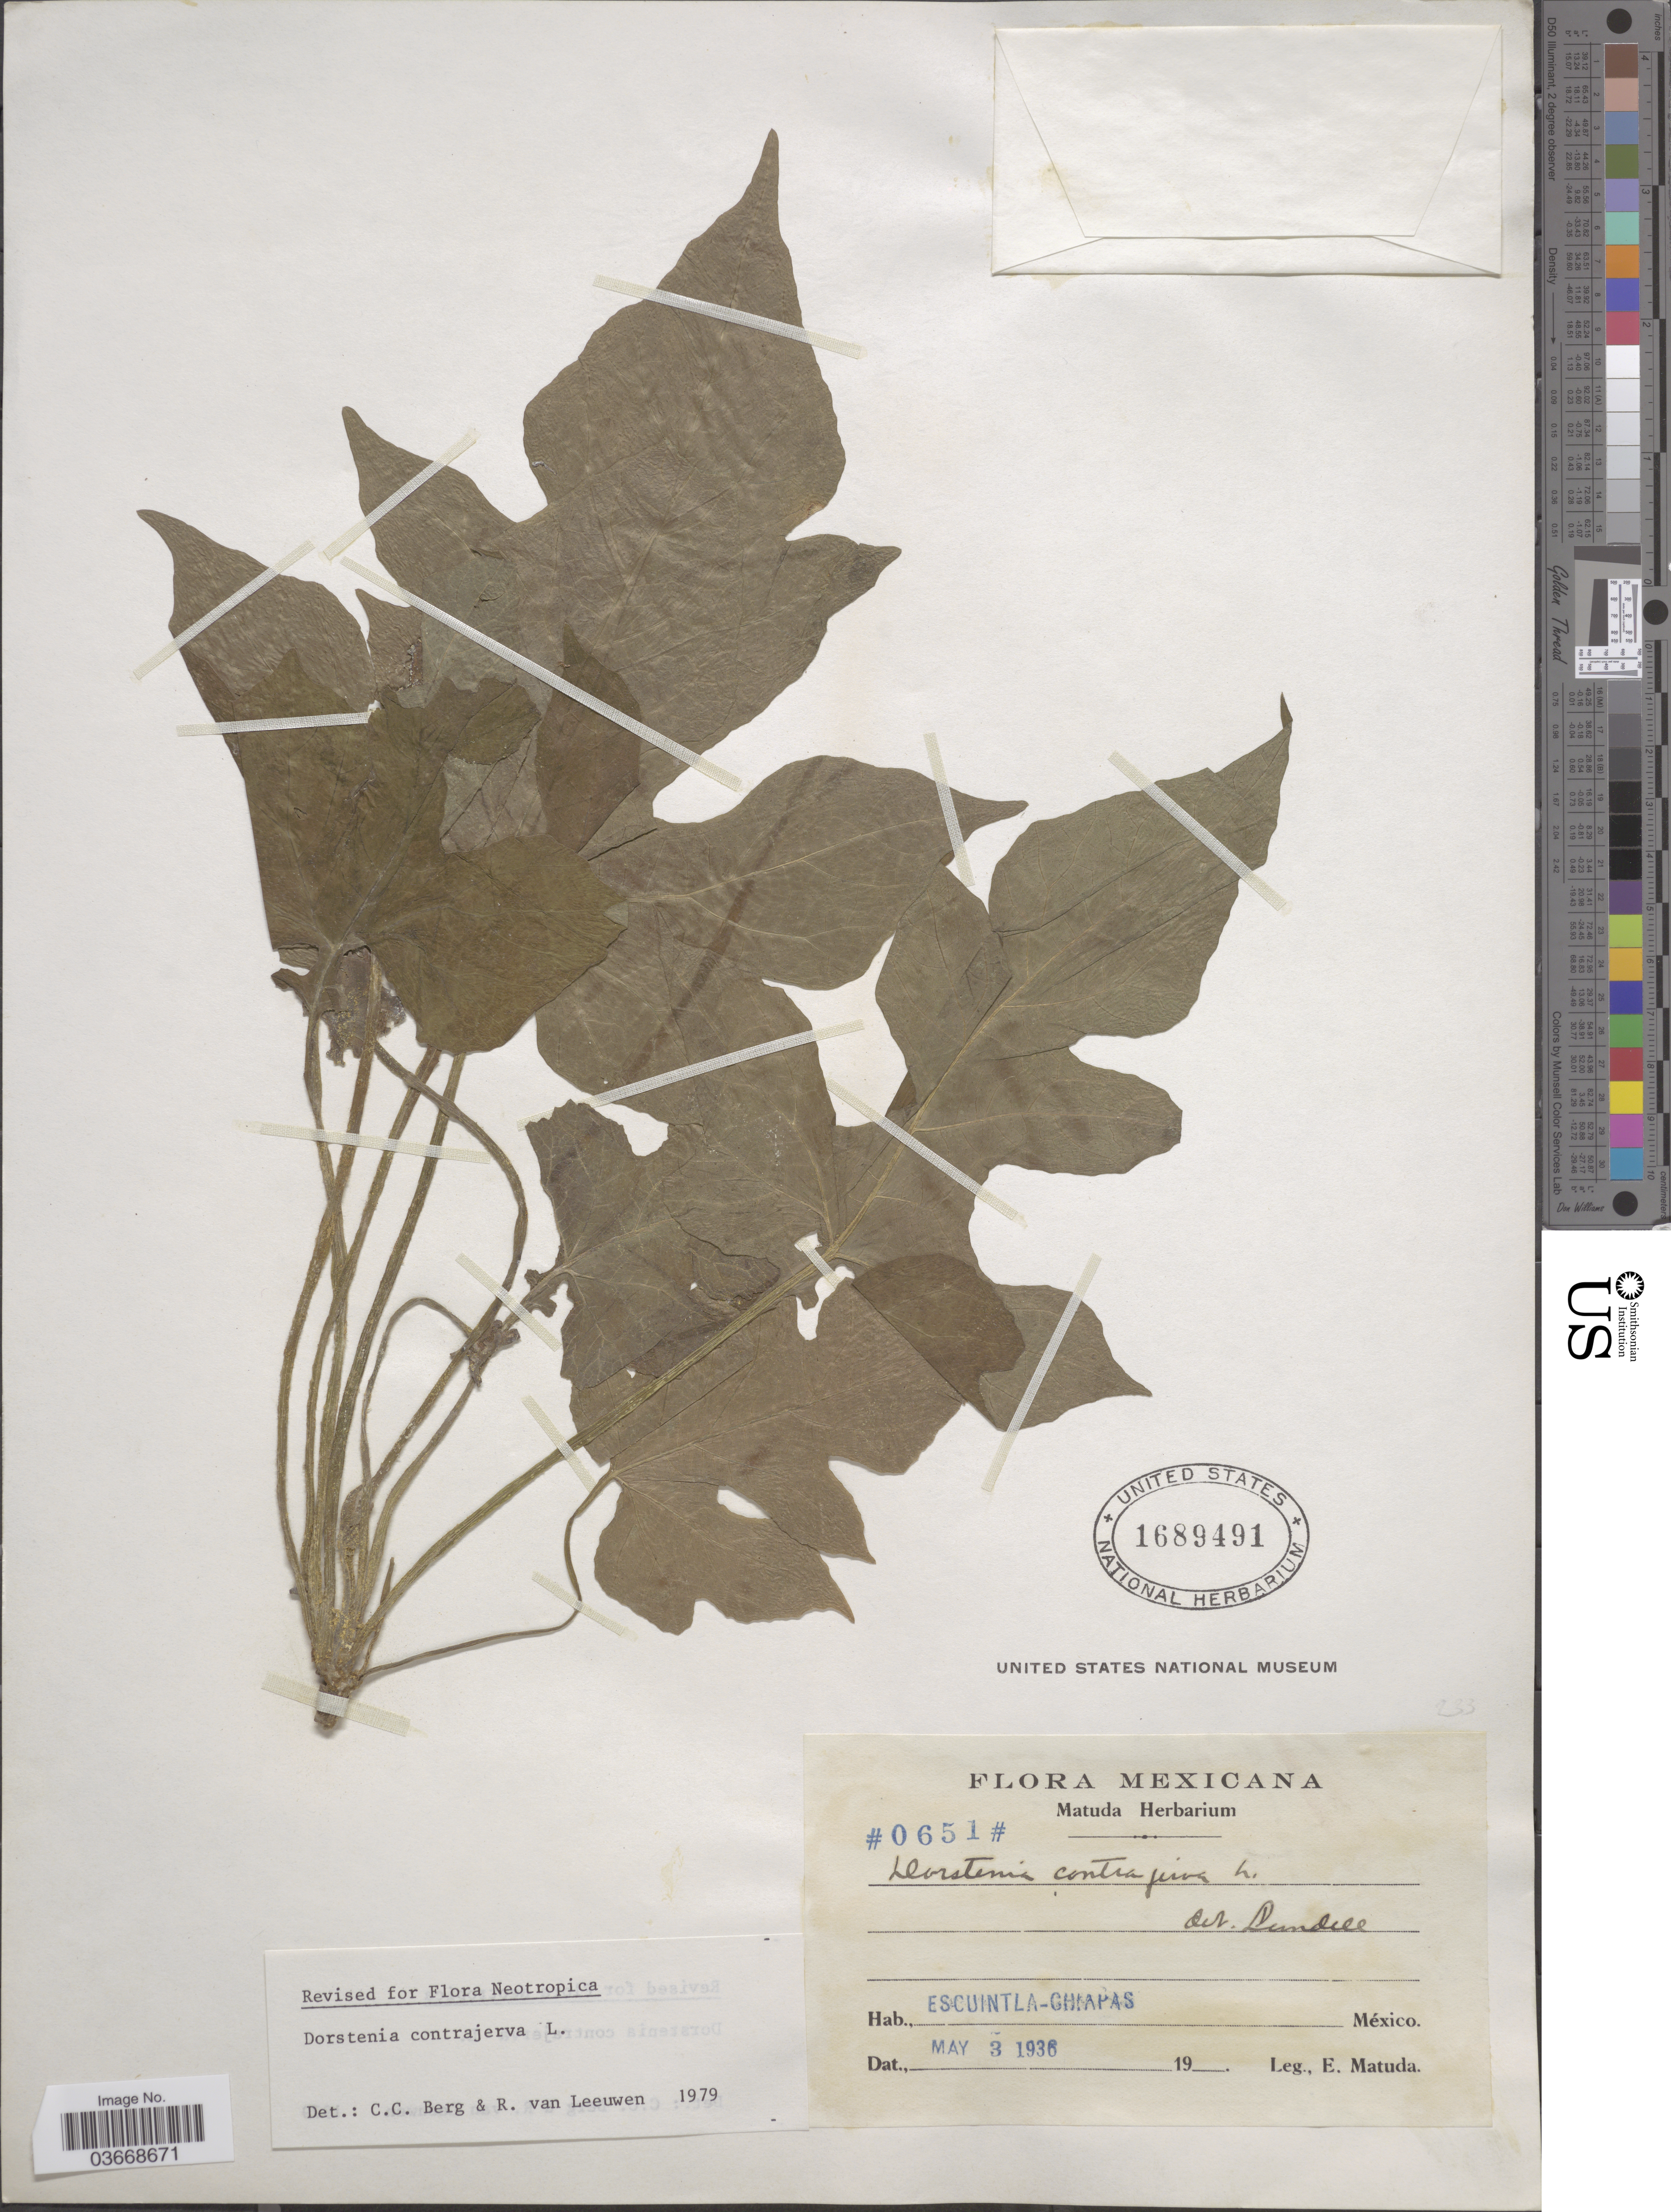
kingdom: Plantae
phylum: Tracheophyta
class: Magnoliopsida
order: Rosales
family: Moraceae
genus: Dorstenia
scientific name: Dorstenia contrajerva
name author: L.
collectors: E. Matuda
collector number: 0651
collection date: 1936-05-03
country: Mexico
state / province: Chiapas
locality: Escuintla-Chiapas.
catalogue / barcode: US 1689491